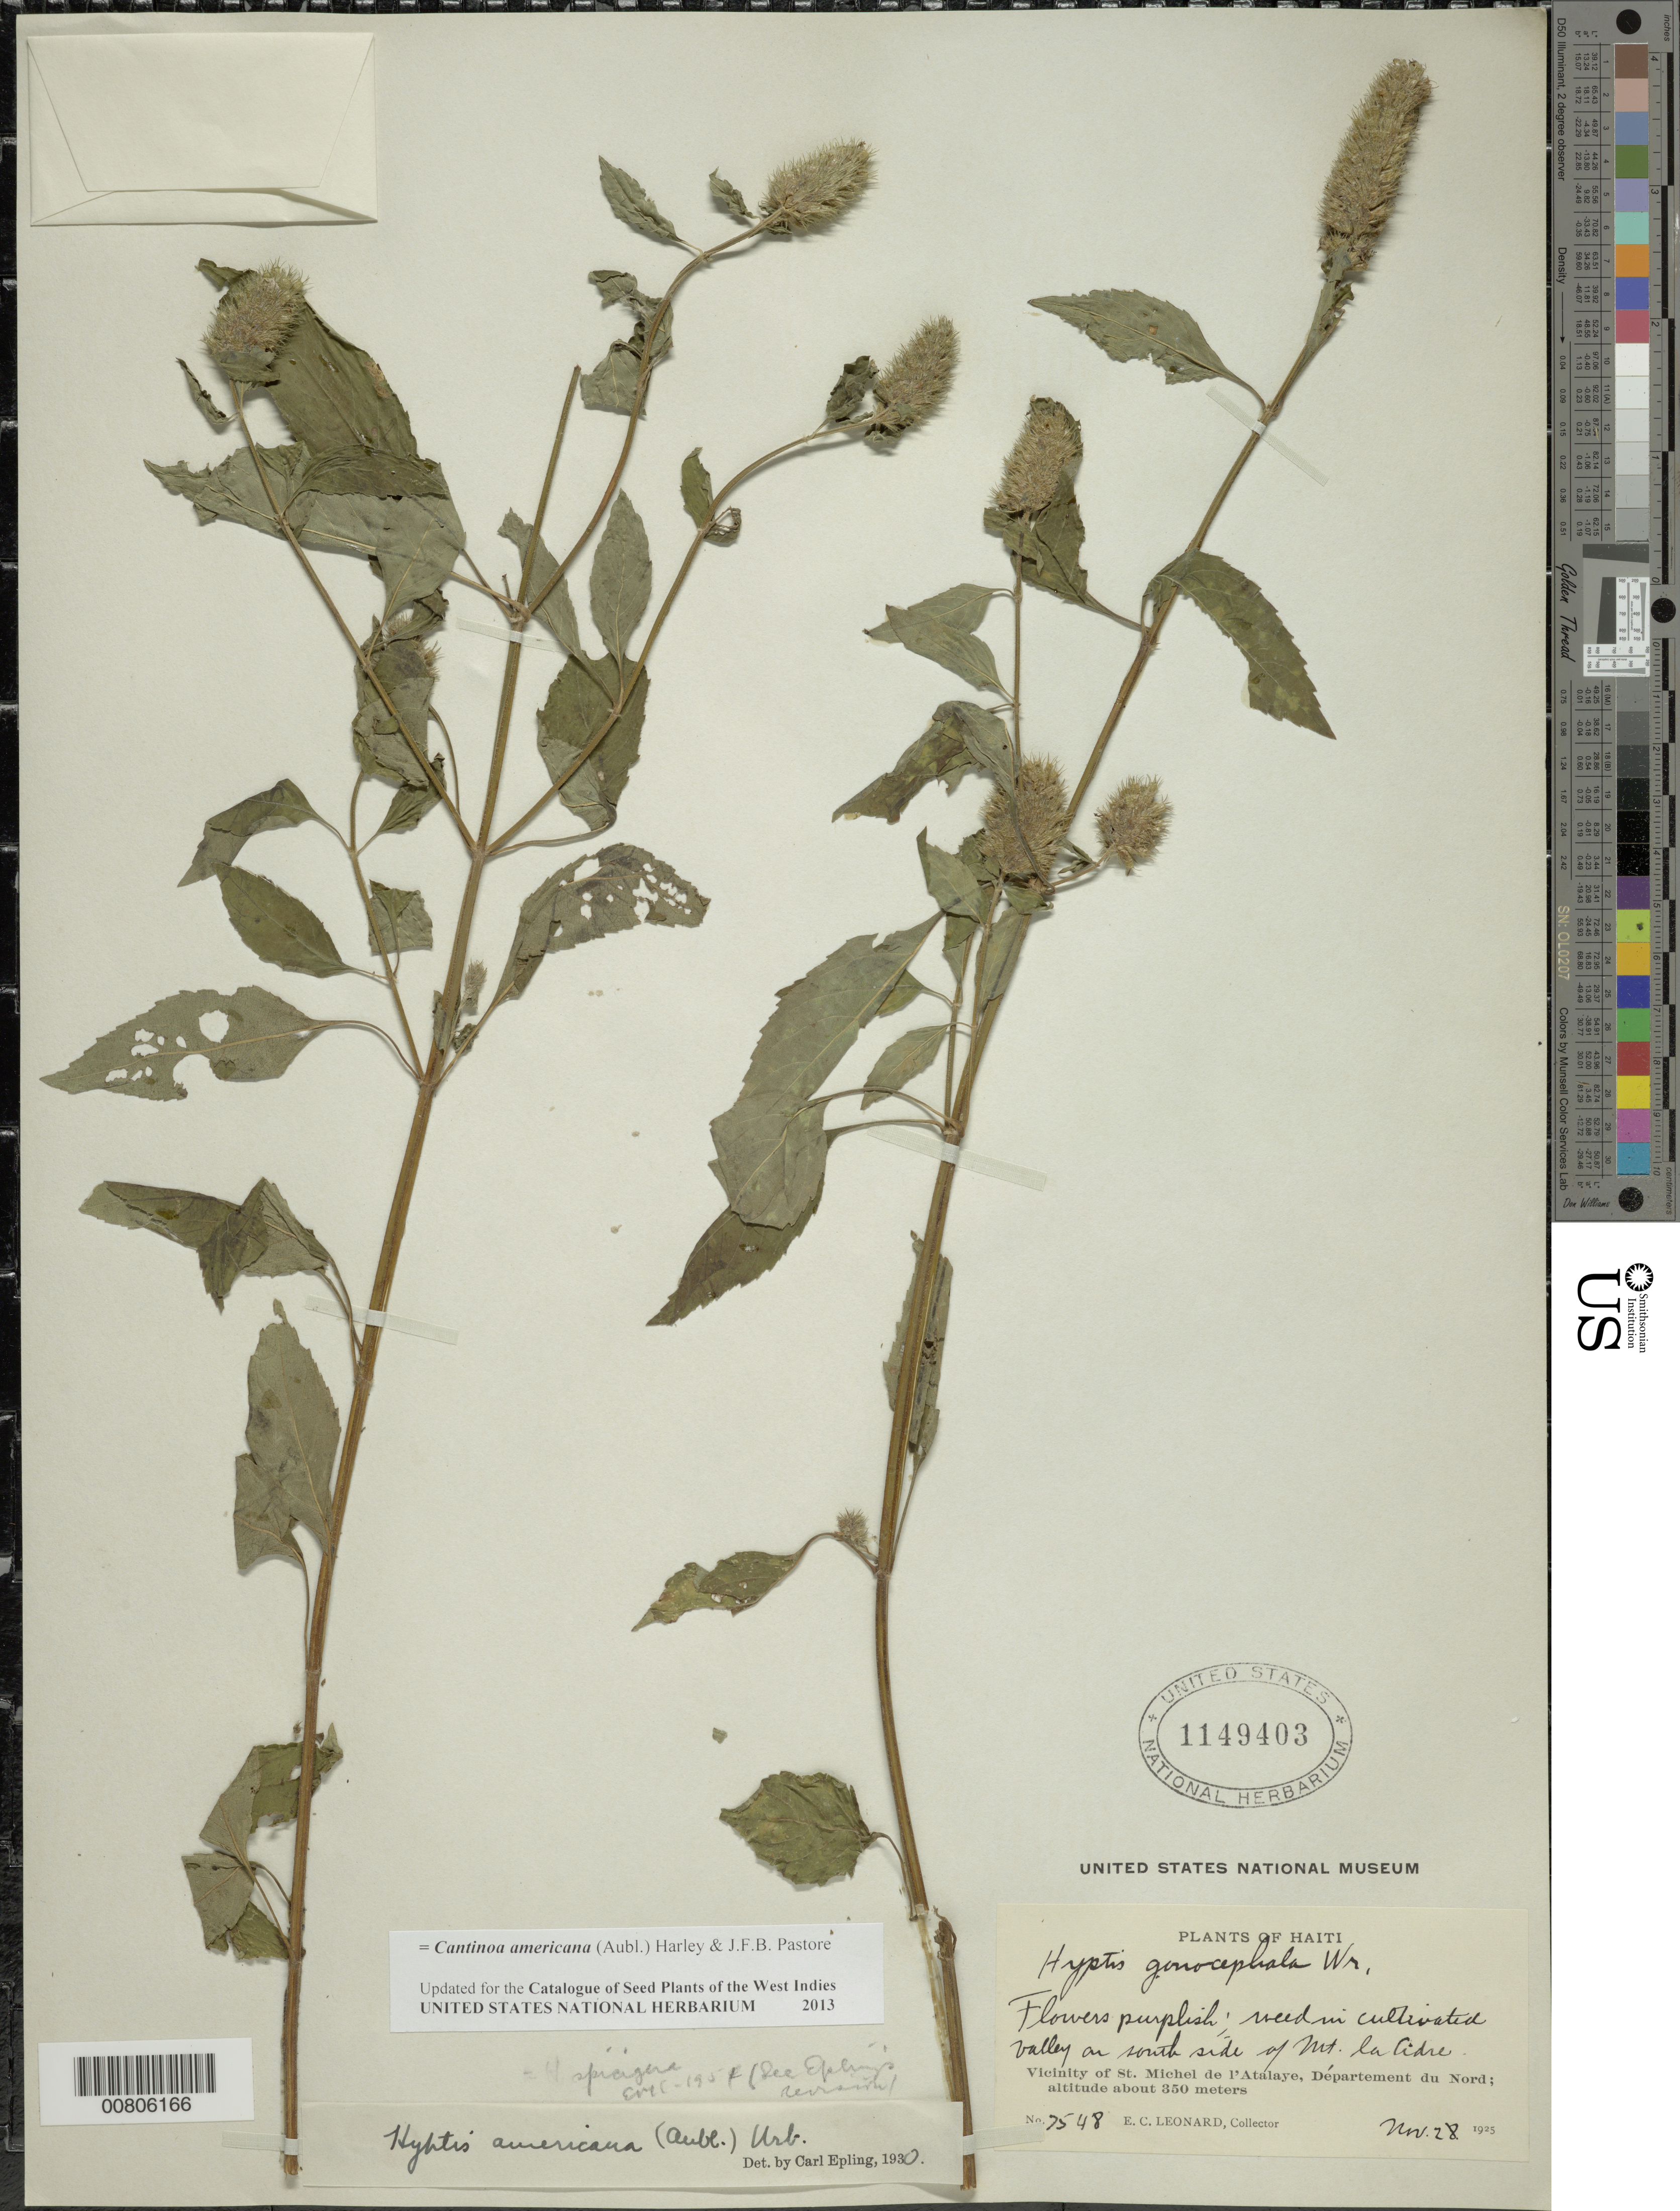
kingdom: Plantae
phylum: Tracheophyta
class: Magnoliopsida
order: Lamiales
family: Lamiaceae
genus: Cantinoa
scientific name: Cantinoa americana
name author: (Aubl.) Harley & J.F.B. Pastore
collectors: E. C. Leonard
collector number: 7548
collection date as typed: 28 Nov 1925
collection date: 1925-11-28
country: Haiti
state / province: Artibonite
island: Hispaniola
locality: Vicinity of St. Michel de l'Atalaye, south side of Mt. la Cidre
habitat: In cultivated areas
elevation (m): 350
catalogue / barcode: US 1149403